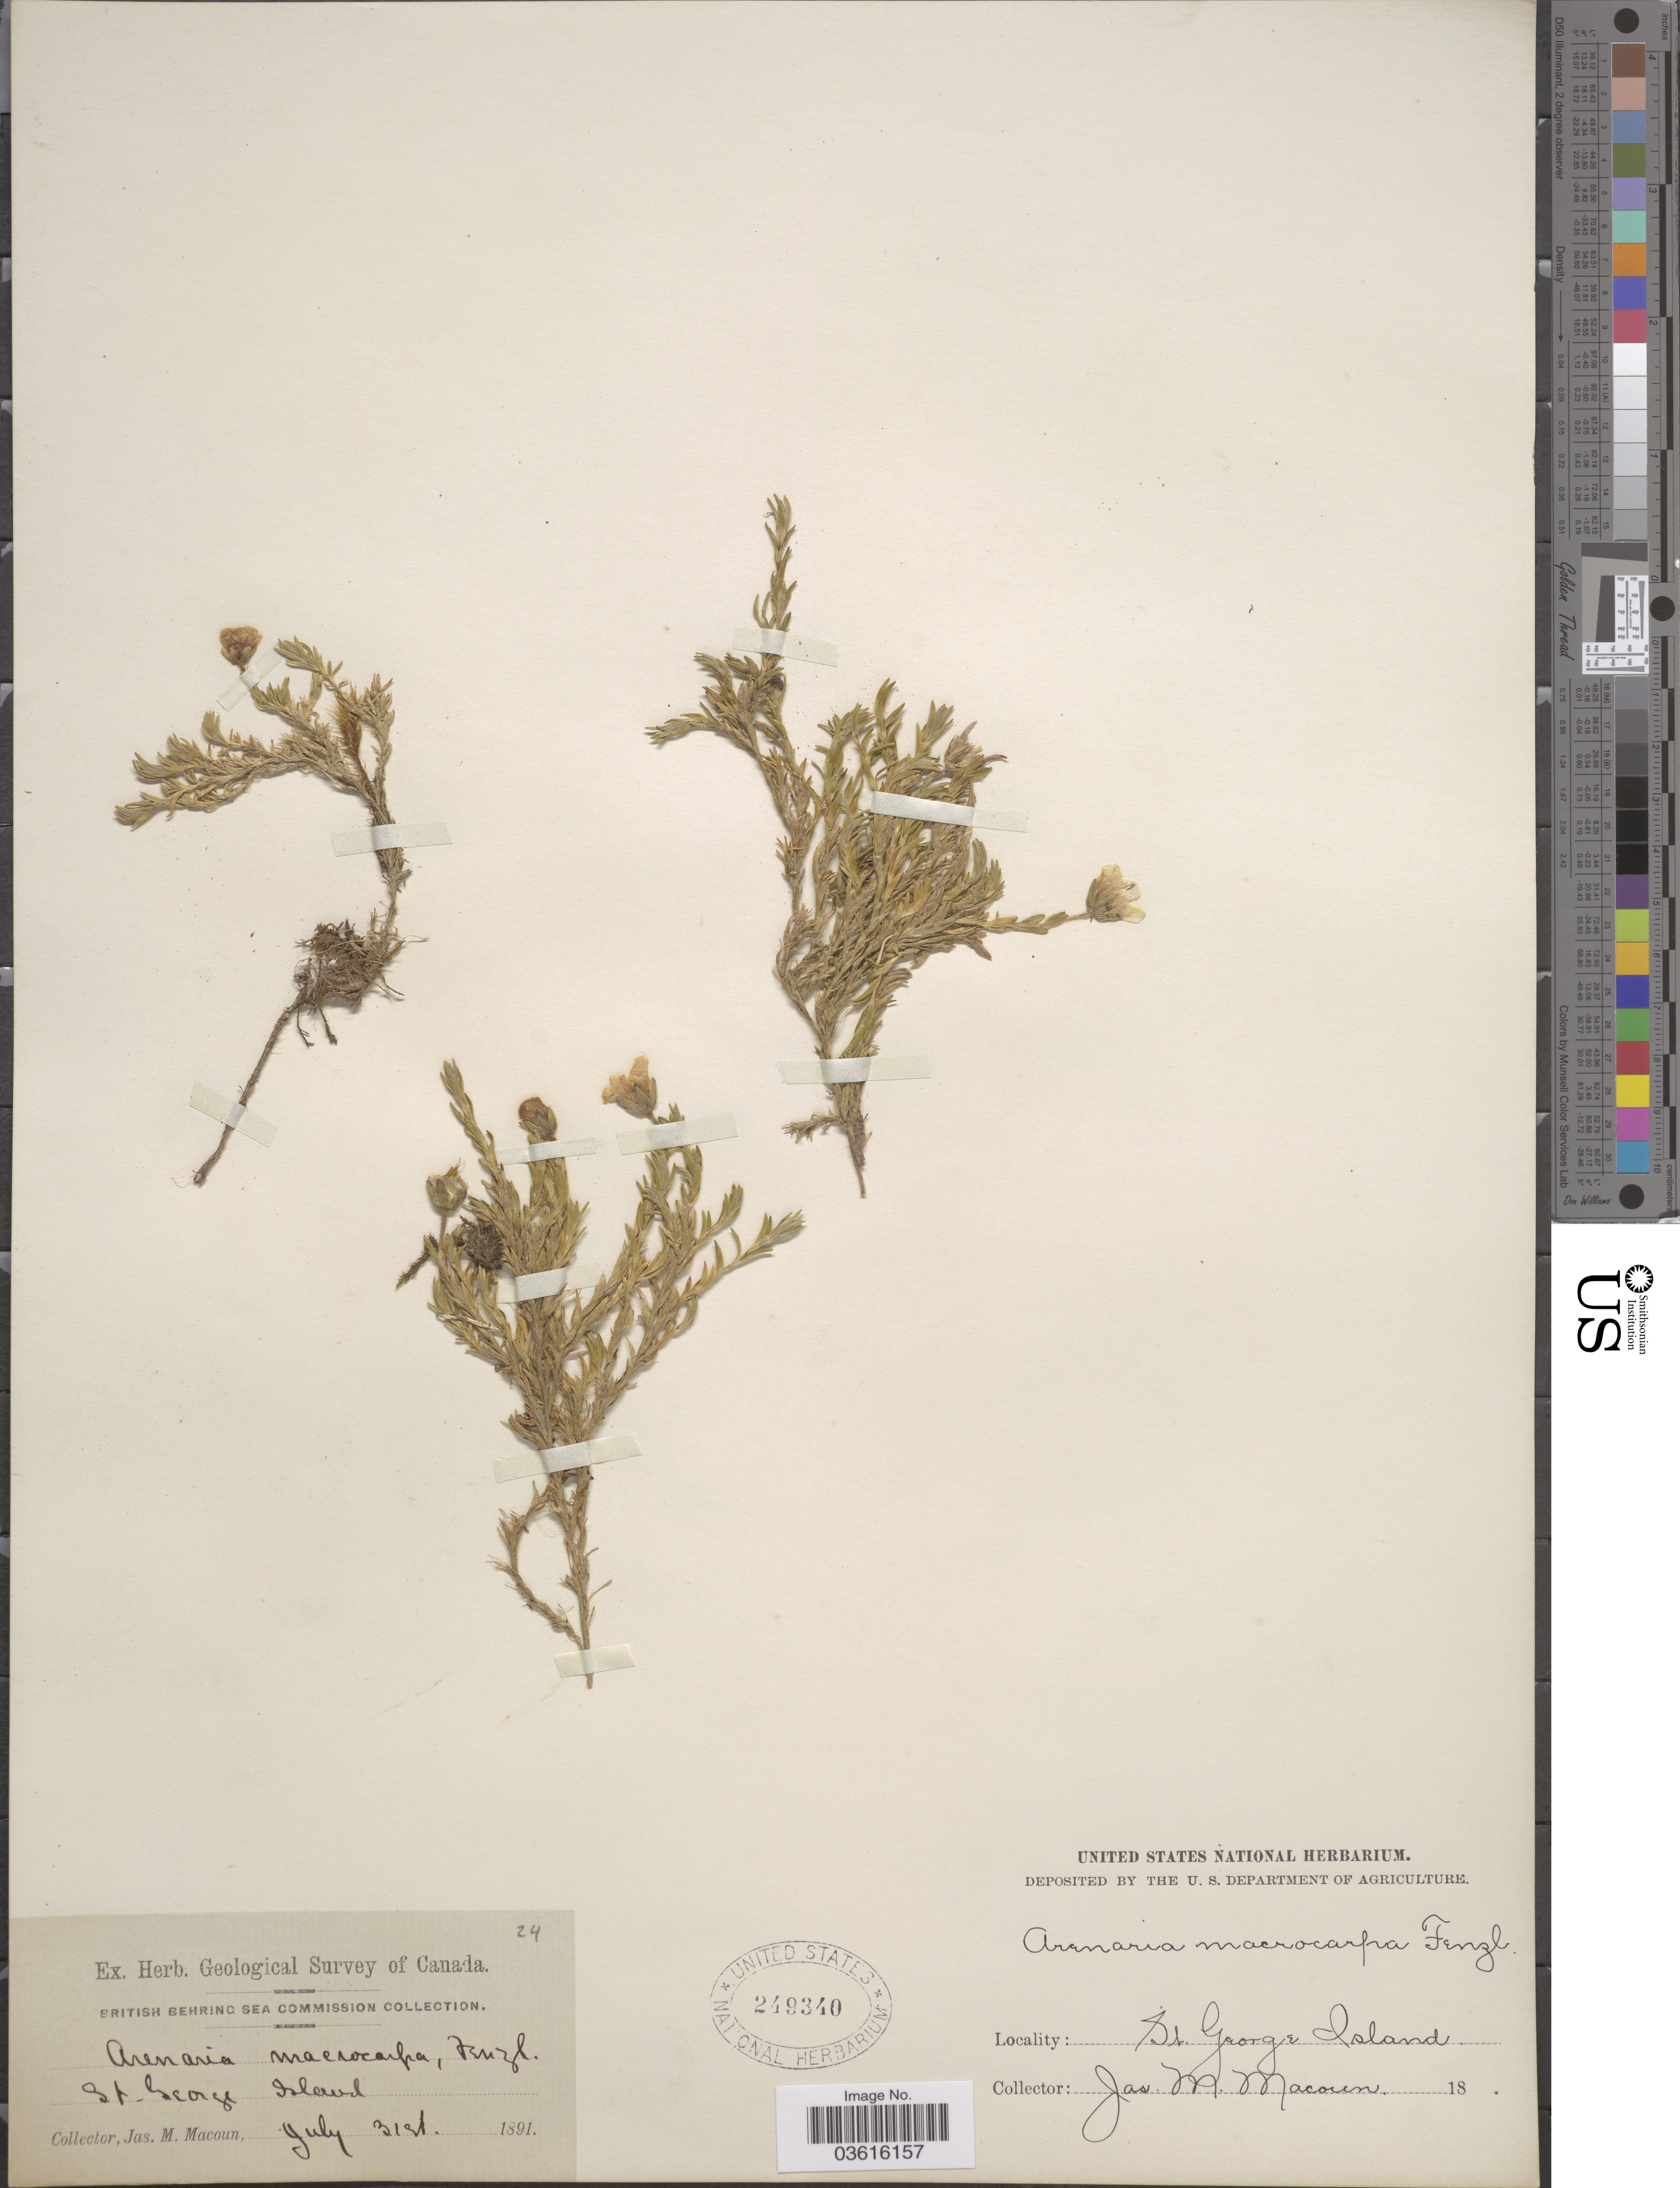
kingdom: Plantae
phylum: Tracheophyta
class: Magnoliopsida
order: Caryophyllales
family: Caryophyllaceae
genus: Pseudocherleria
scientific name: Pseudocherleria macrocarpa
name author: (Pursh) Dillenb. & Kadereit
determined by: U.S. National Herbarium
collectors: J. M. Macoun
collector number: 24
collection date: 1891-07-31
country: United States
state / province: Alaska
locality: St. George Island.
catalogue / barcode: US 249340